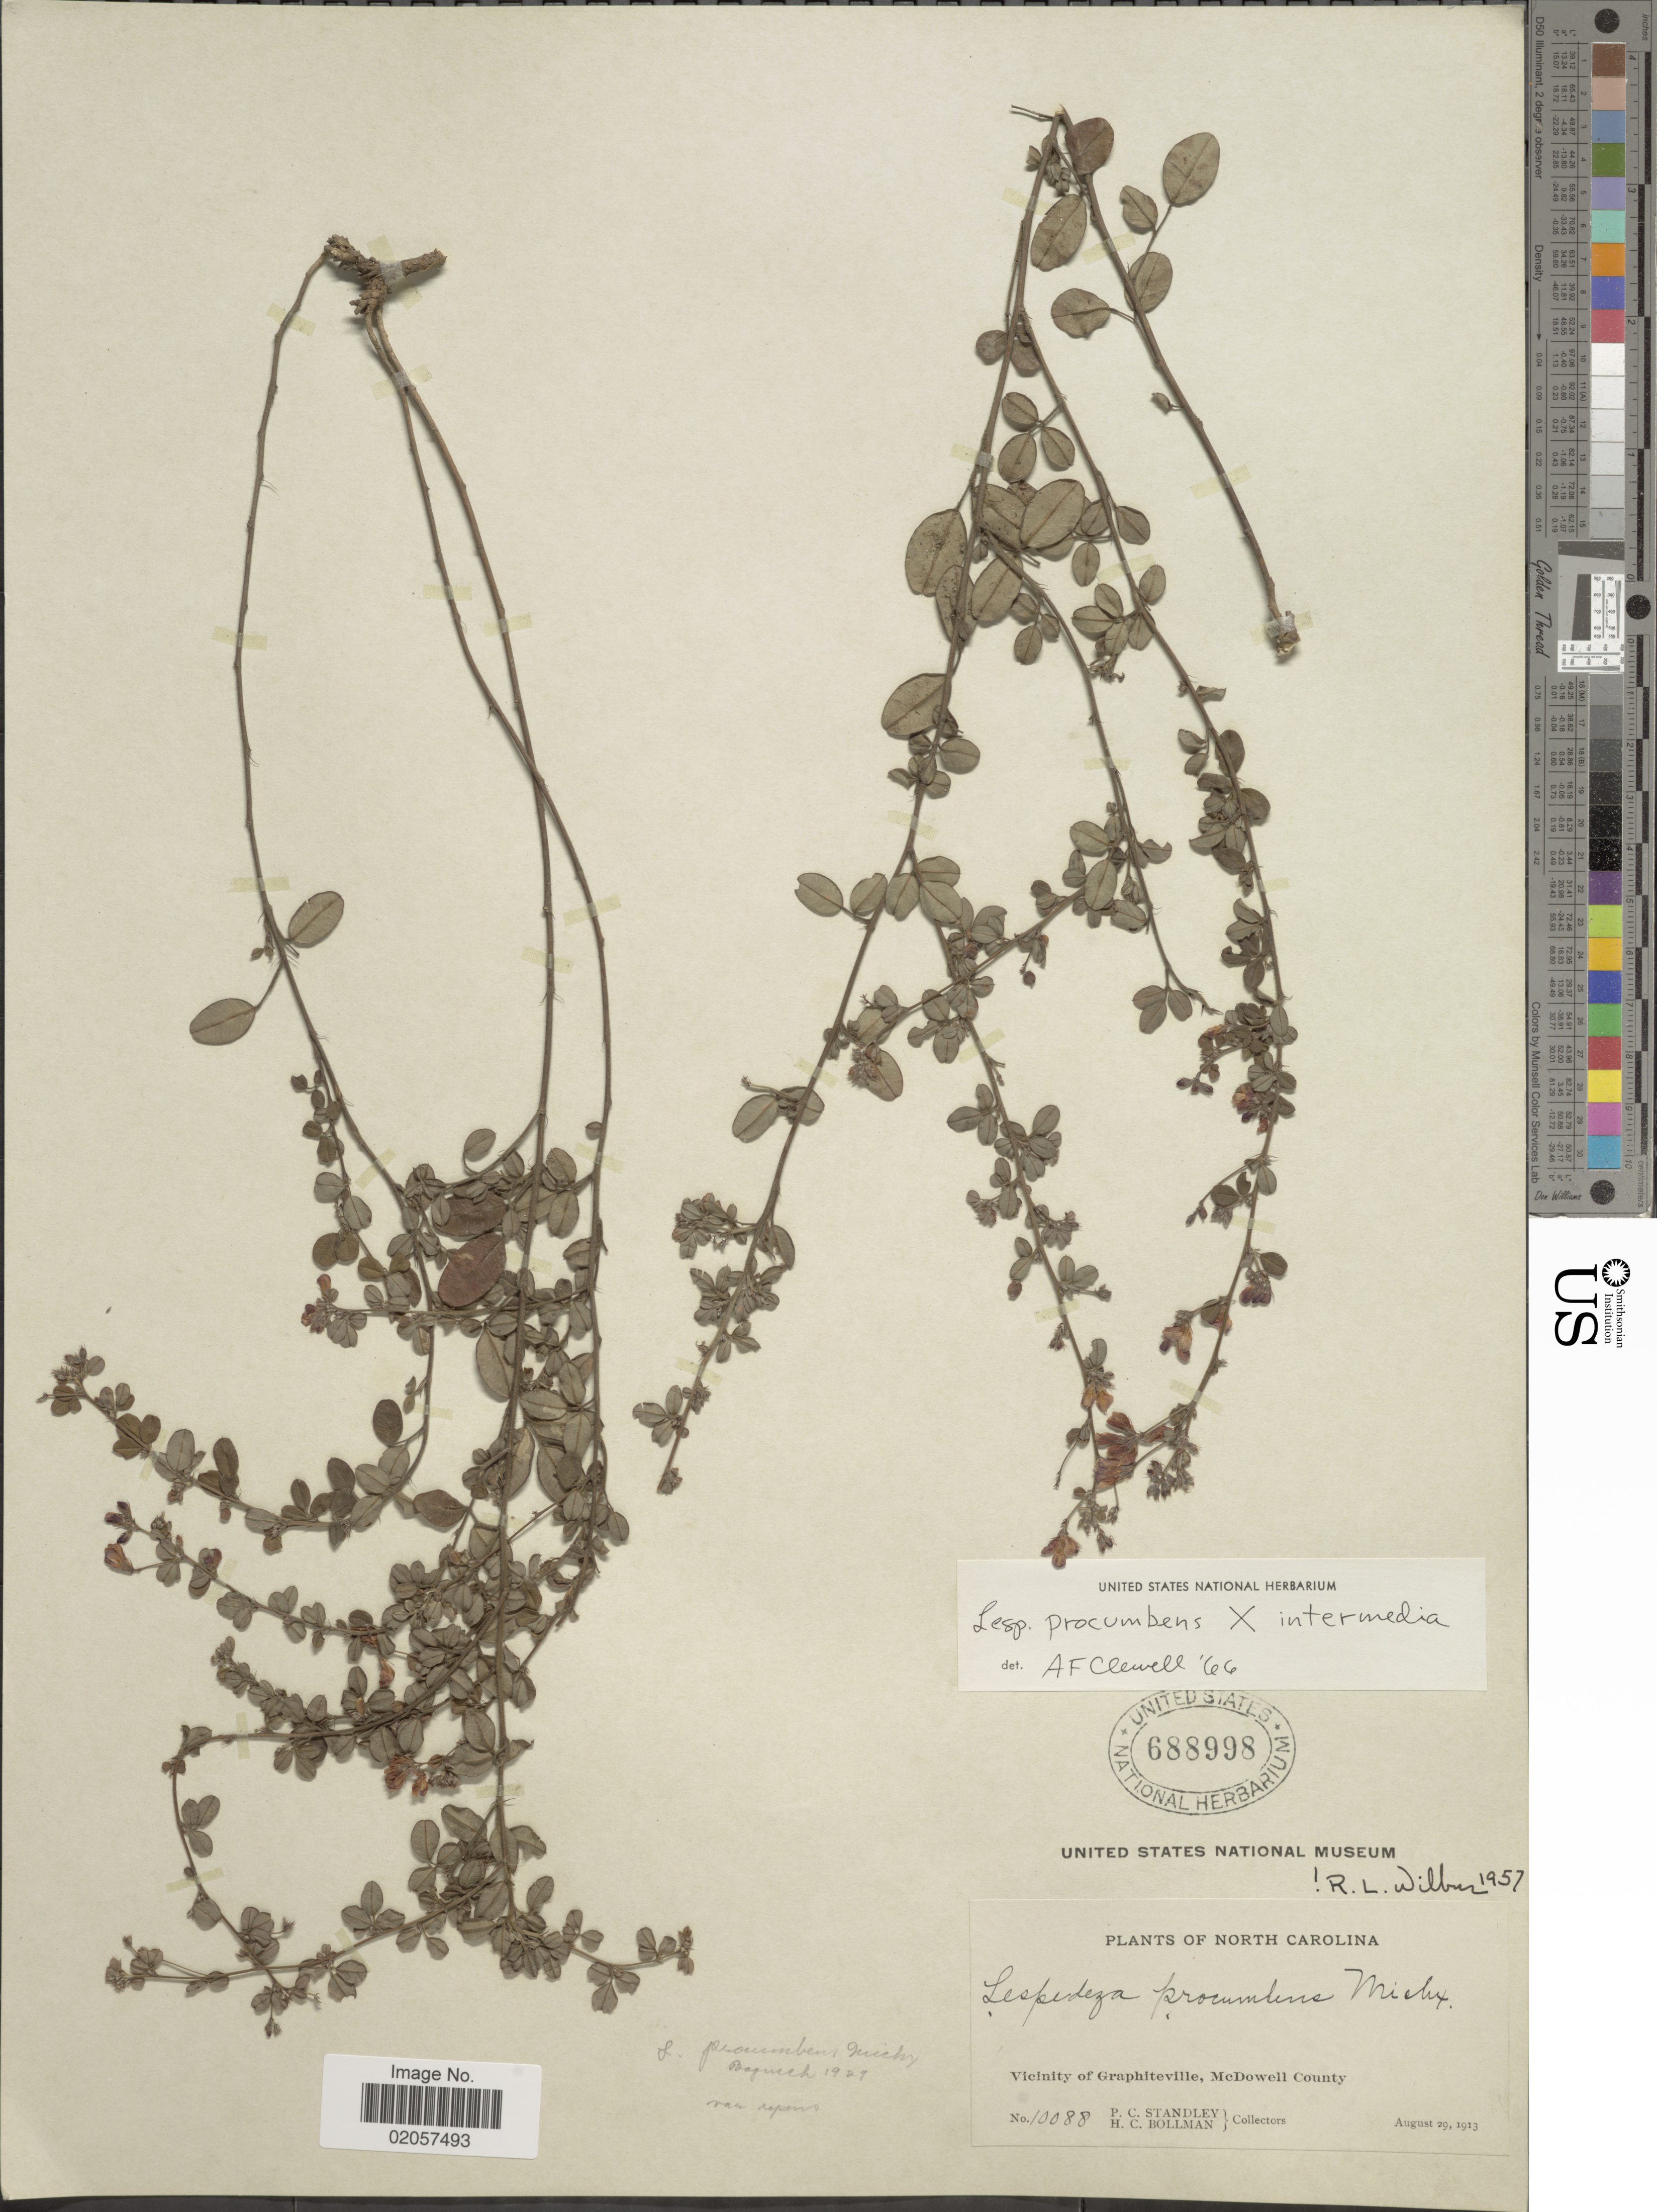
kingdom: Plantae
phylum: Tracheophyta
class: Magnoliopsida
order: Fabales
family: Fabaceae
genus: Lespedeza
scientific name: Lespedeza procumbens x L. intermedia (S. Watson) Britton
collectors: P. C. Standley & H. C. Bollman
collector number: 10088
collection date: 1913-08-29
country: United States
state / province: North Carolina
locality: North Carolina. Vicinity of Graphiteville, McDowell County.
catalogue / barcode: US 688998